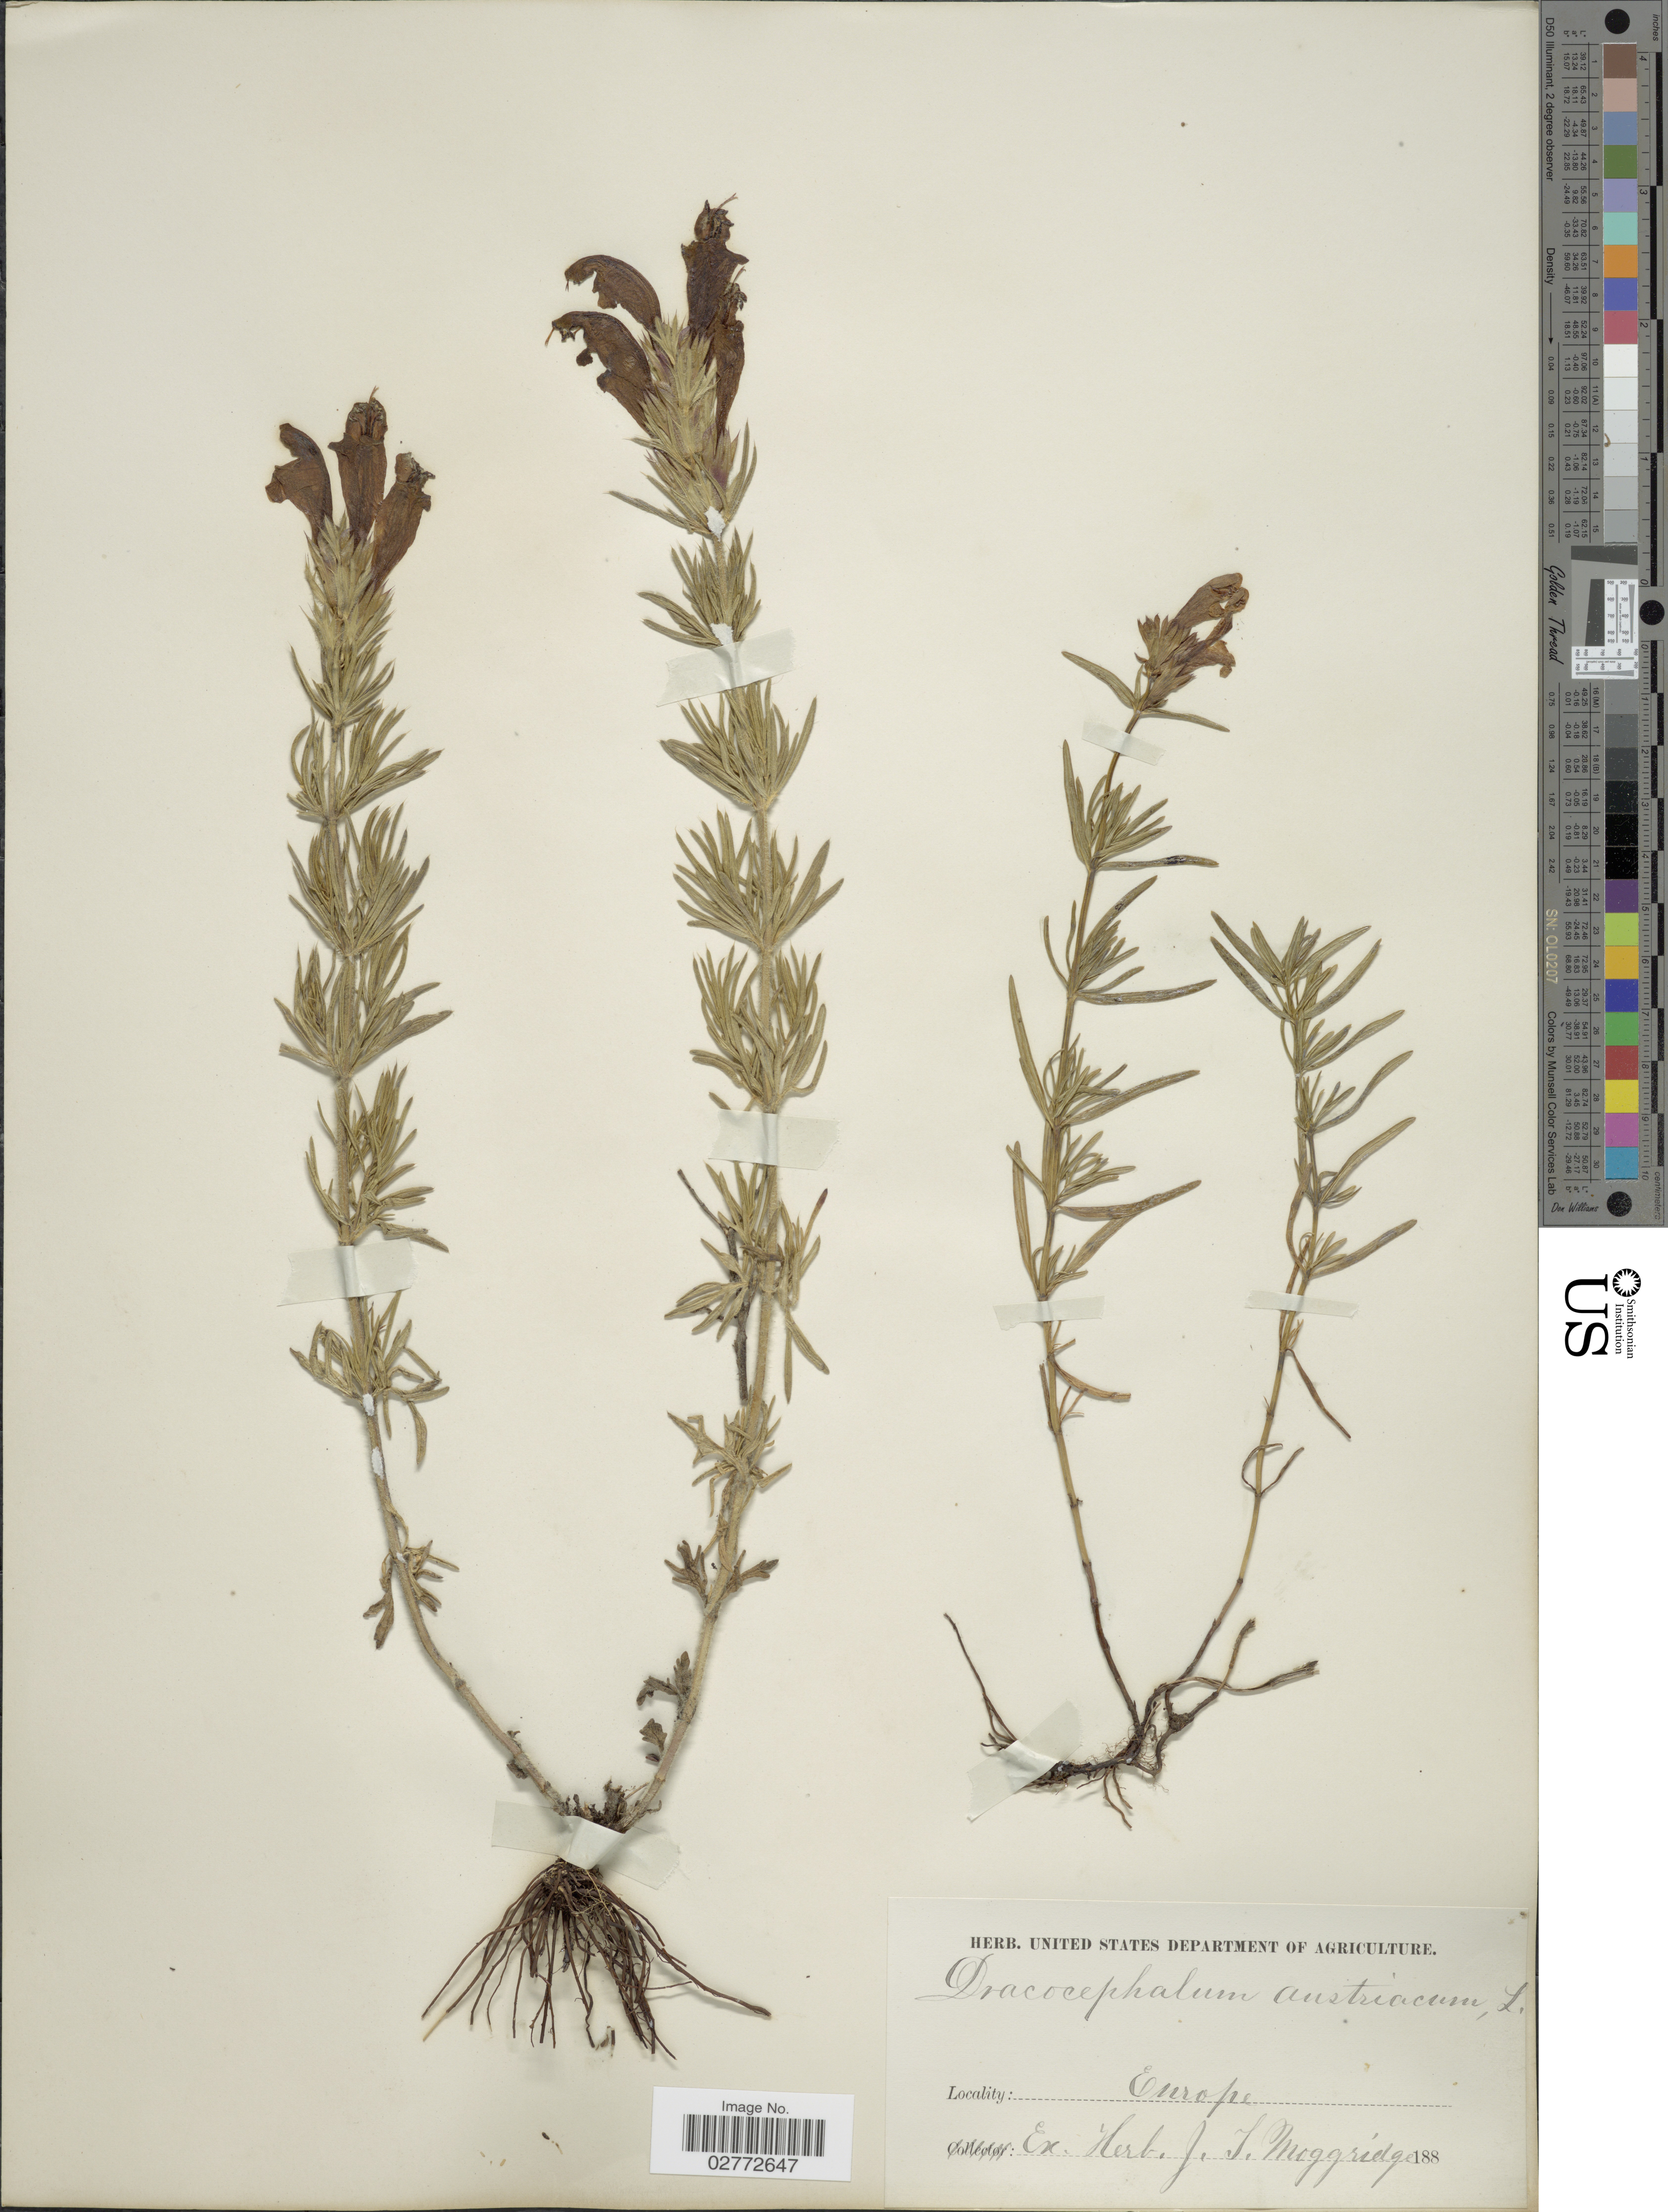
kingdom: Plantae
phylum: Tracheophyta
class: Magnoliopsida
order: Lamiales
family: Lamiaceae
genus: Dracocephalum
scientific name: Dracocephalum austriacum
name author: L.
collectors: ex herb. J.T. Moggridge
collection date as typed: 188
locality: Europe.